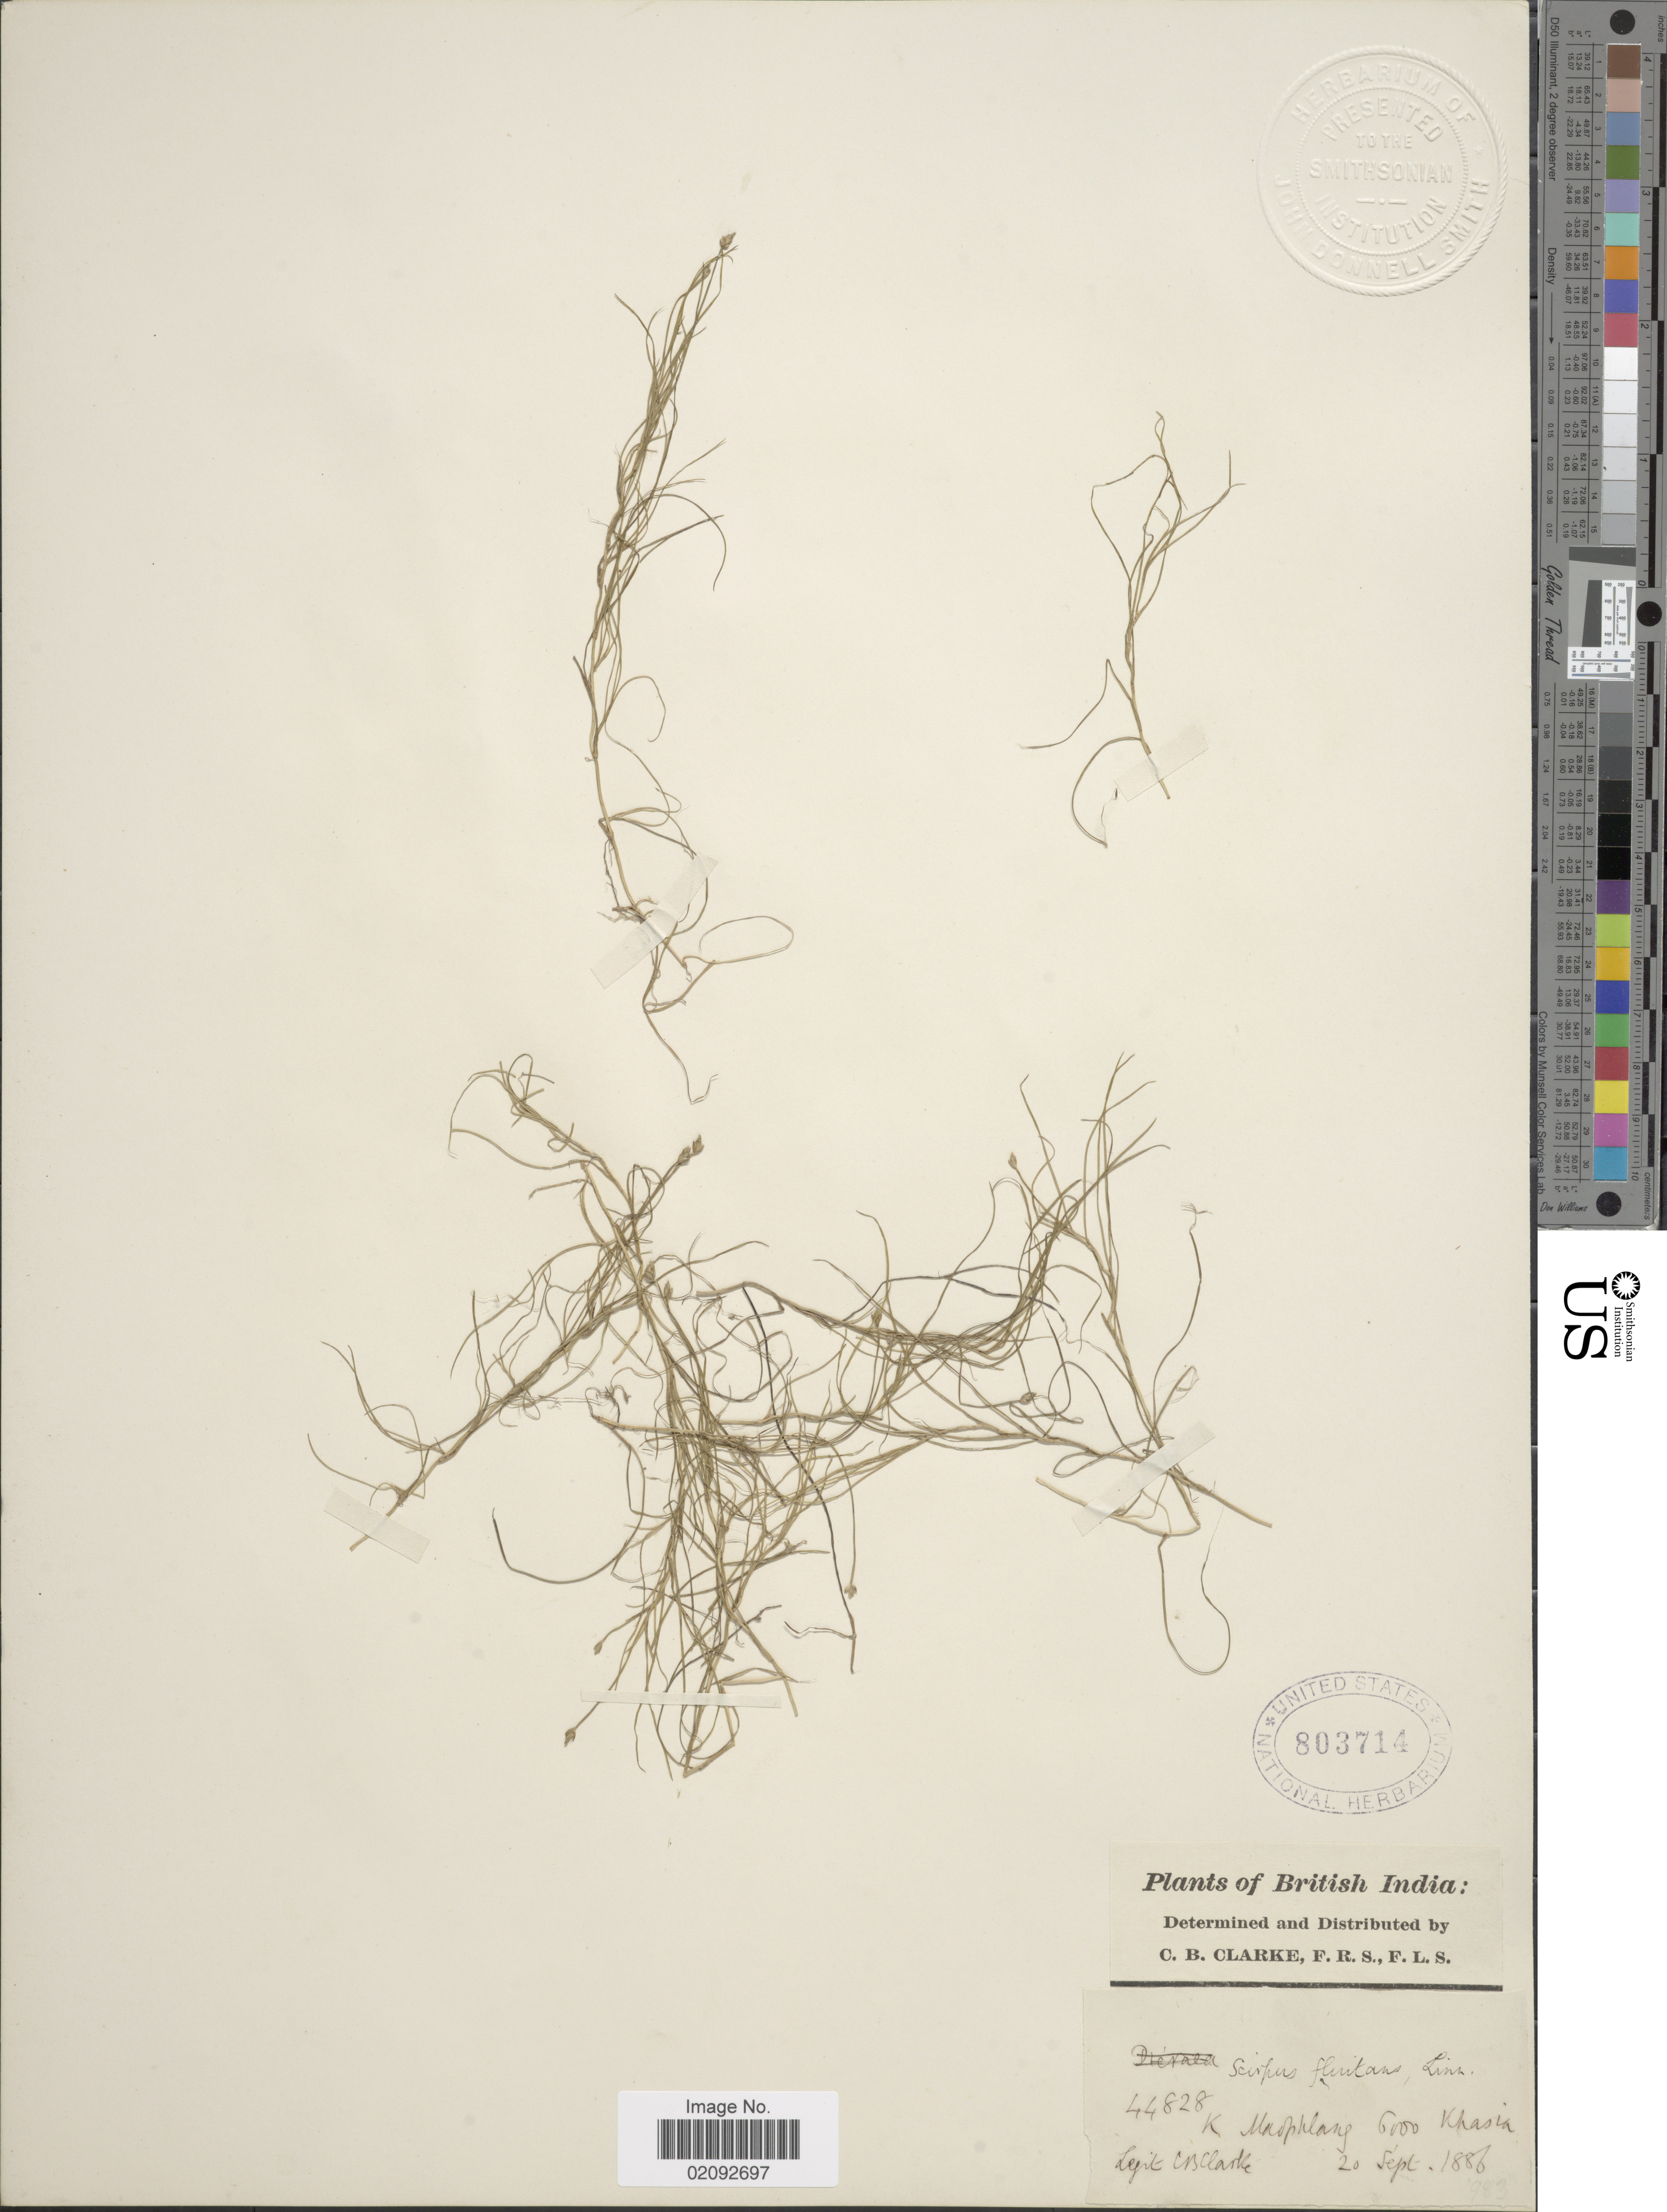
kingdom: Plantae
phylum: Tracheophyta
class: Liliopsida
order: Poales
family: Cyperaceae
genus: Isolepis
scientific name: Isolepis fluitans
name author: (L.) R. Br.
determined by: Strong, Mark T., (BOT), Smithsonian Institution - National Museum of Natural History (UNITED STATES)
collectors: C. B. Clarke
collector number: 44828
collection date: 1886-09-20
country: India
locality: British India, K. Mnophlang, Khasia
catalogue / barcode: US 803714